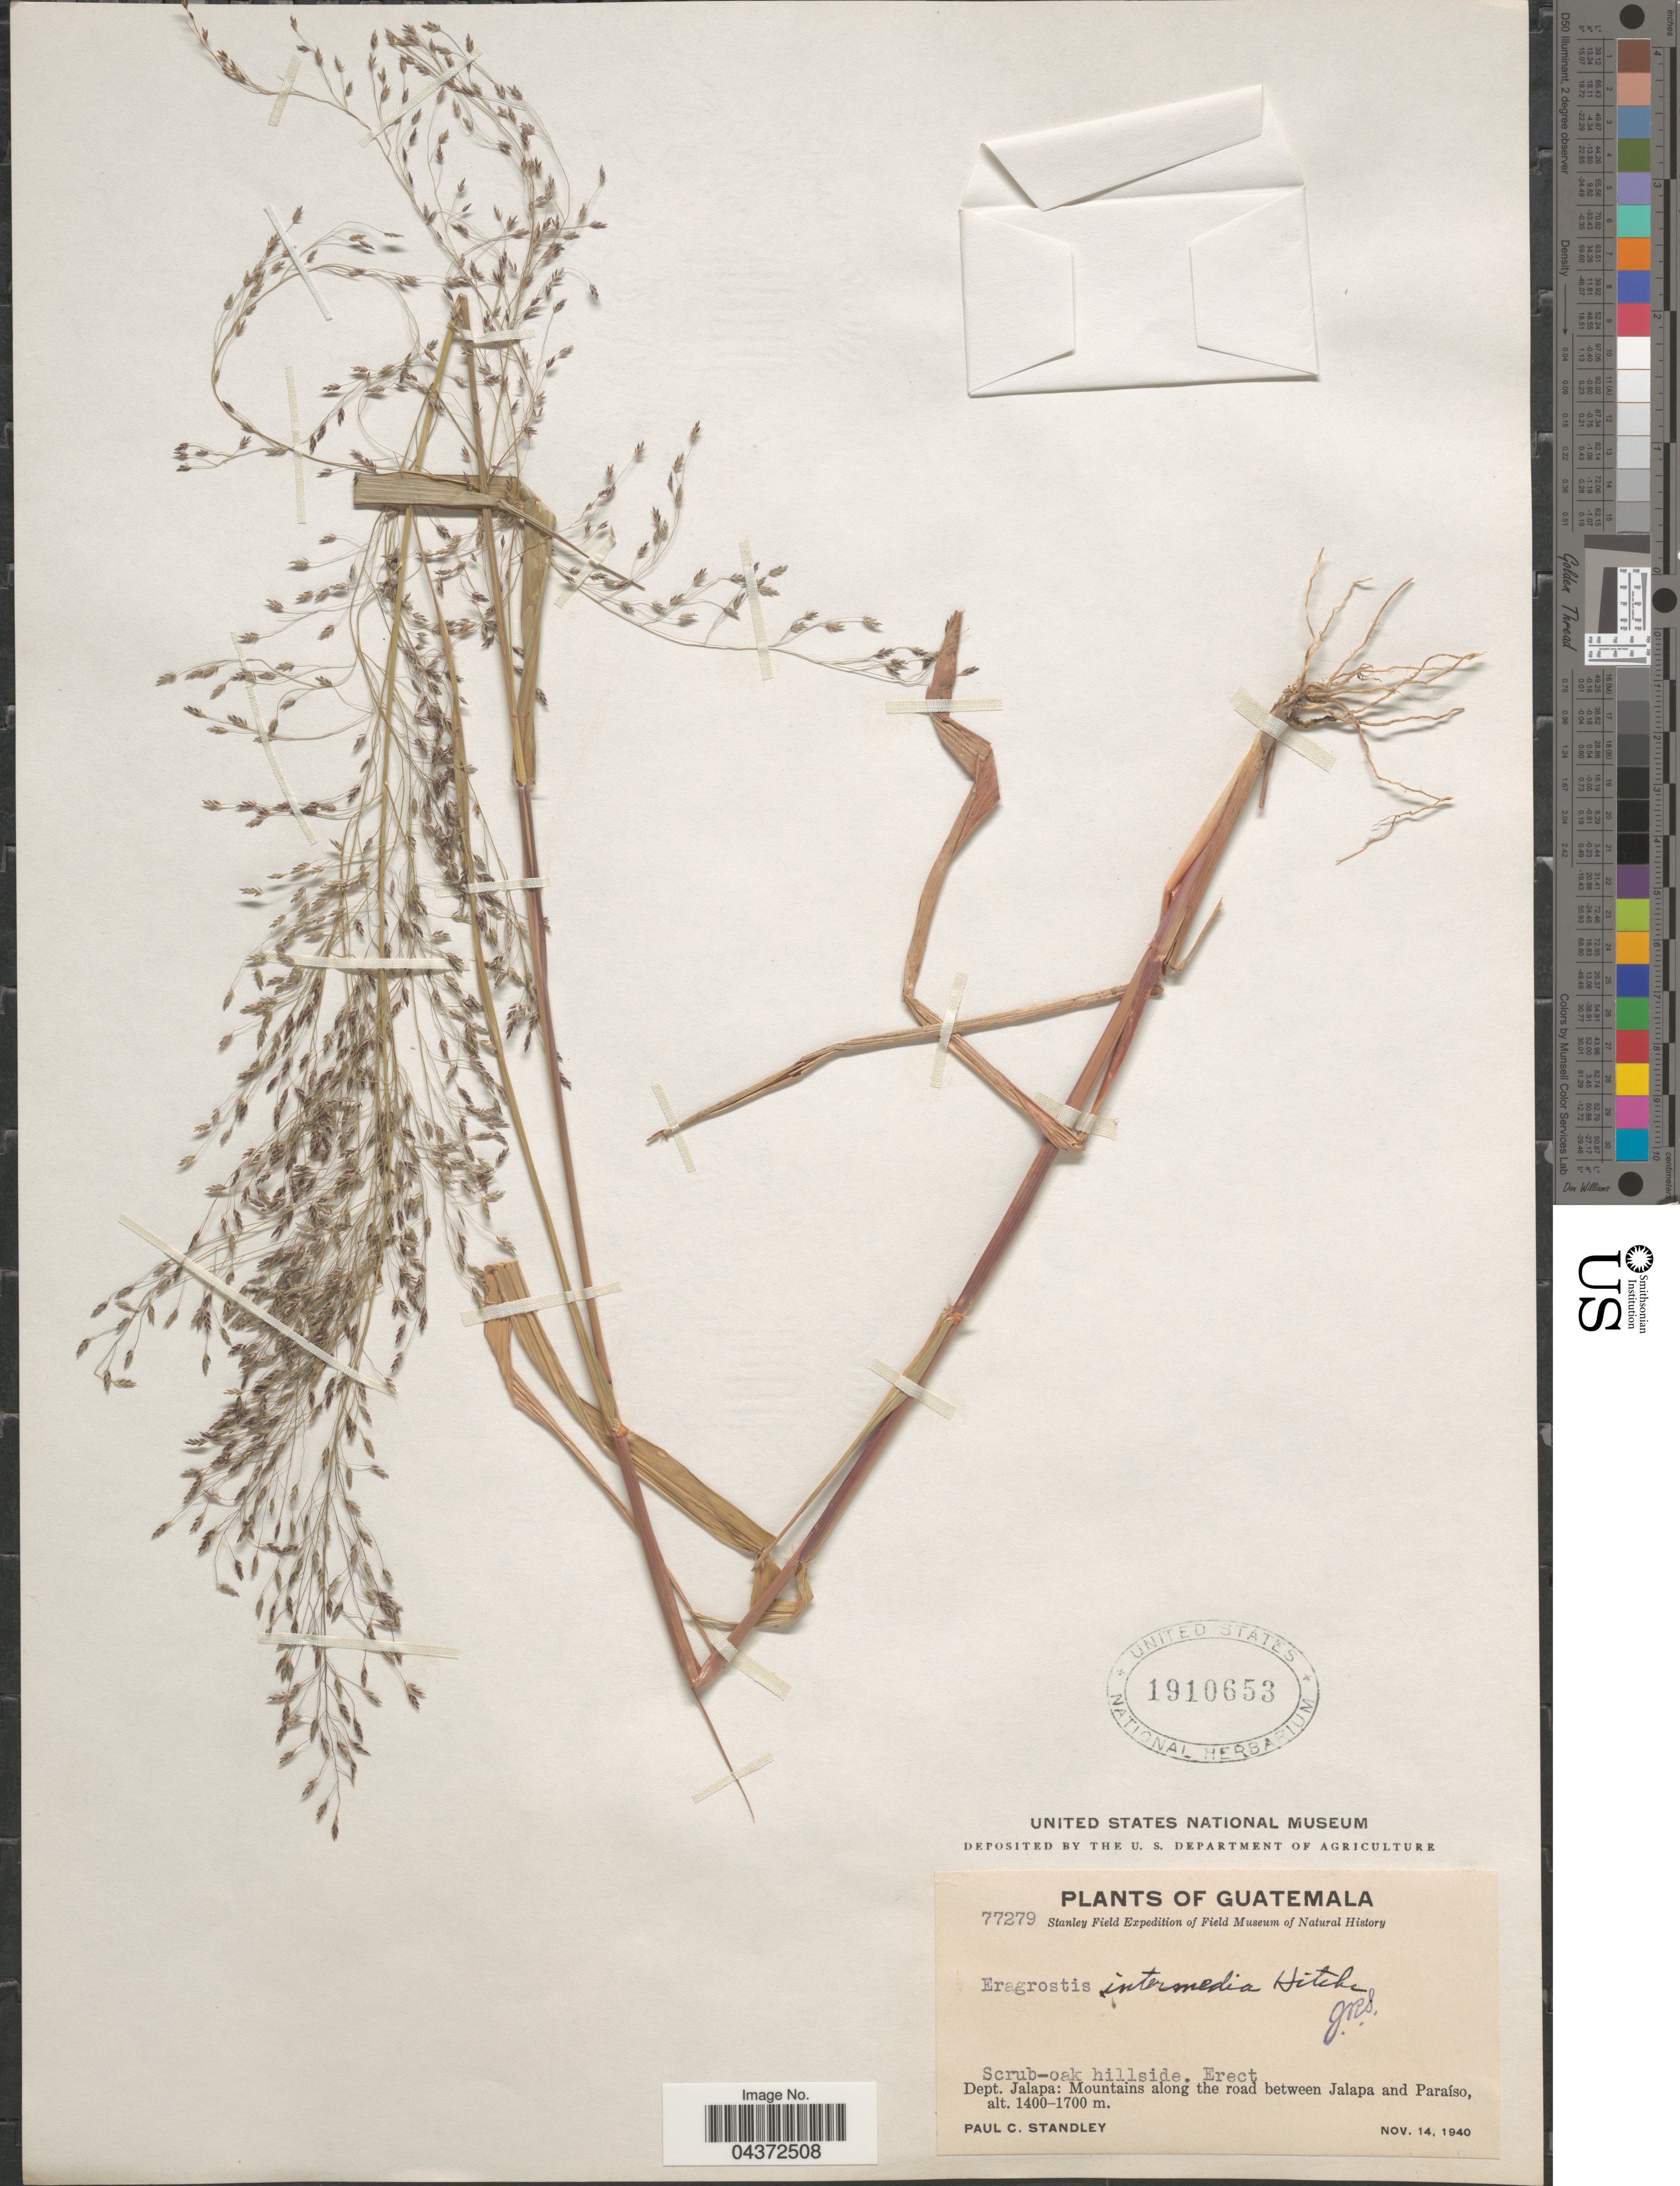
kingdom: Plantae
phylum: Tracheophyta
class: Liliopsida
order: Poales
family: Poaceae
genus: Eragrostis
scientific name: Eragrostis glandulosa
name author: L.H. Harv.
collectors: P. C. Standley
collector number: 77279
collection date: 1940-11-14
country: Guatemala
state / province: Jalapa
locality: Stanley Field Expedition of Field Museum of Natural History. Scrub-oak hillside. Dept. Jalapa: Mountains along the road between Jalapa and Paraíso.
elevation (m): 1400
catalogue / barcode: US 1910653